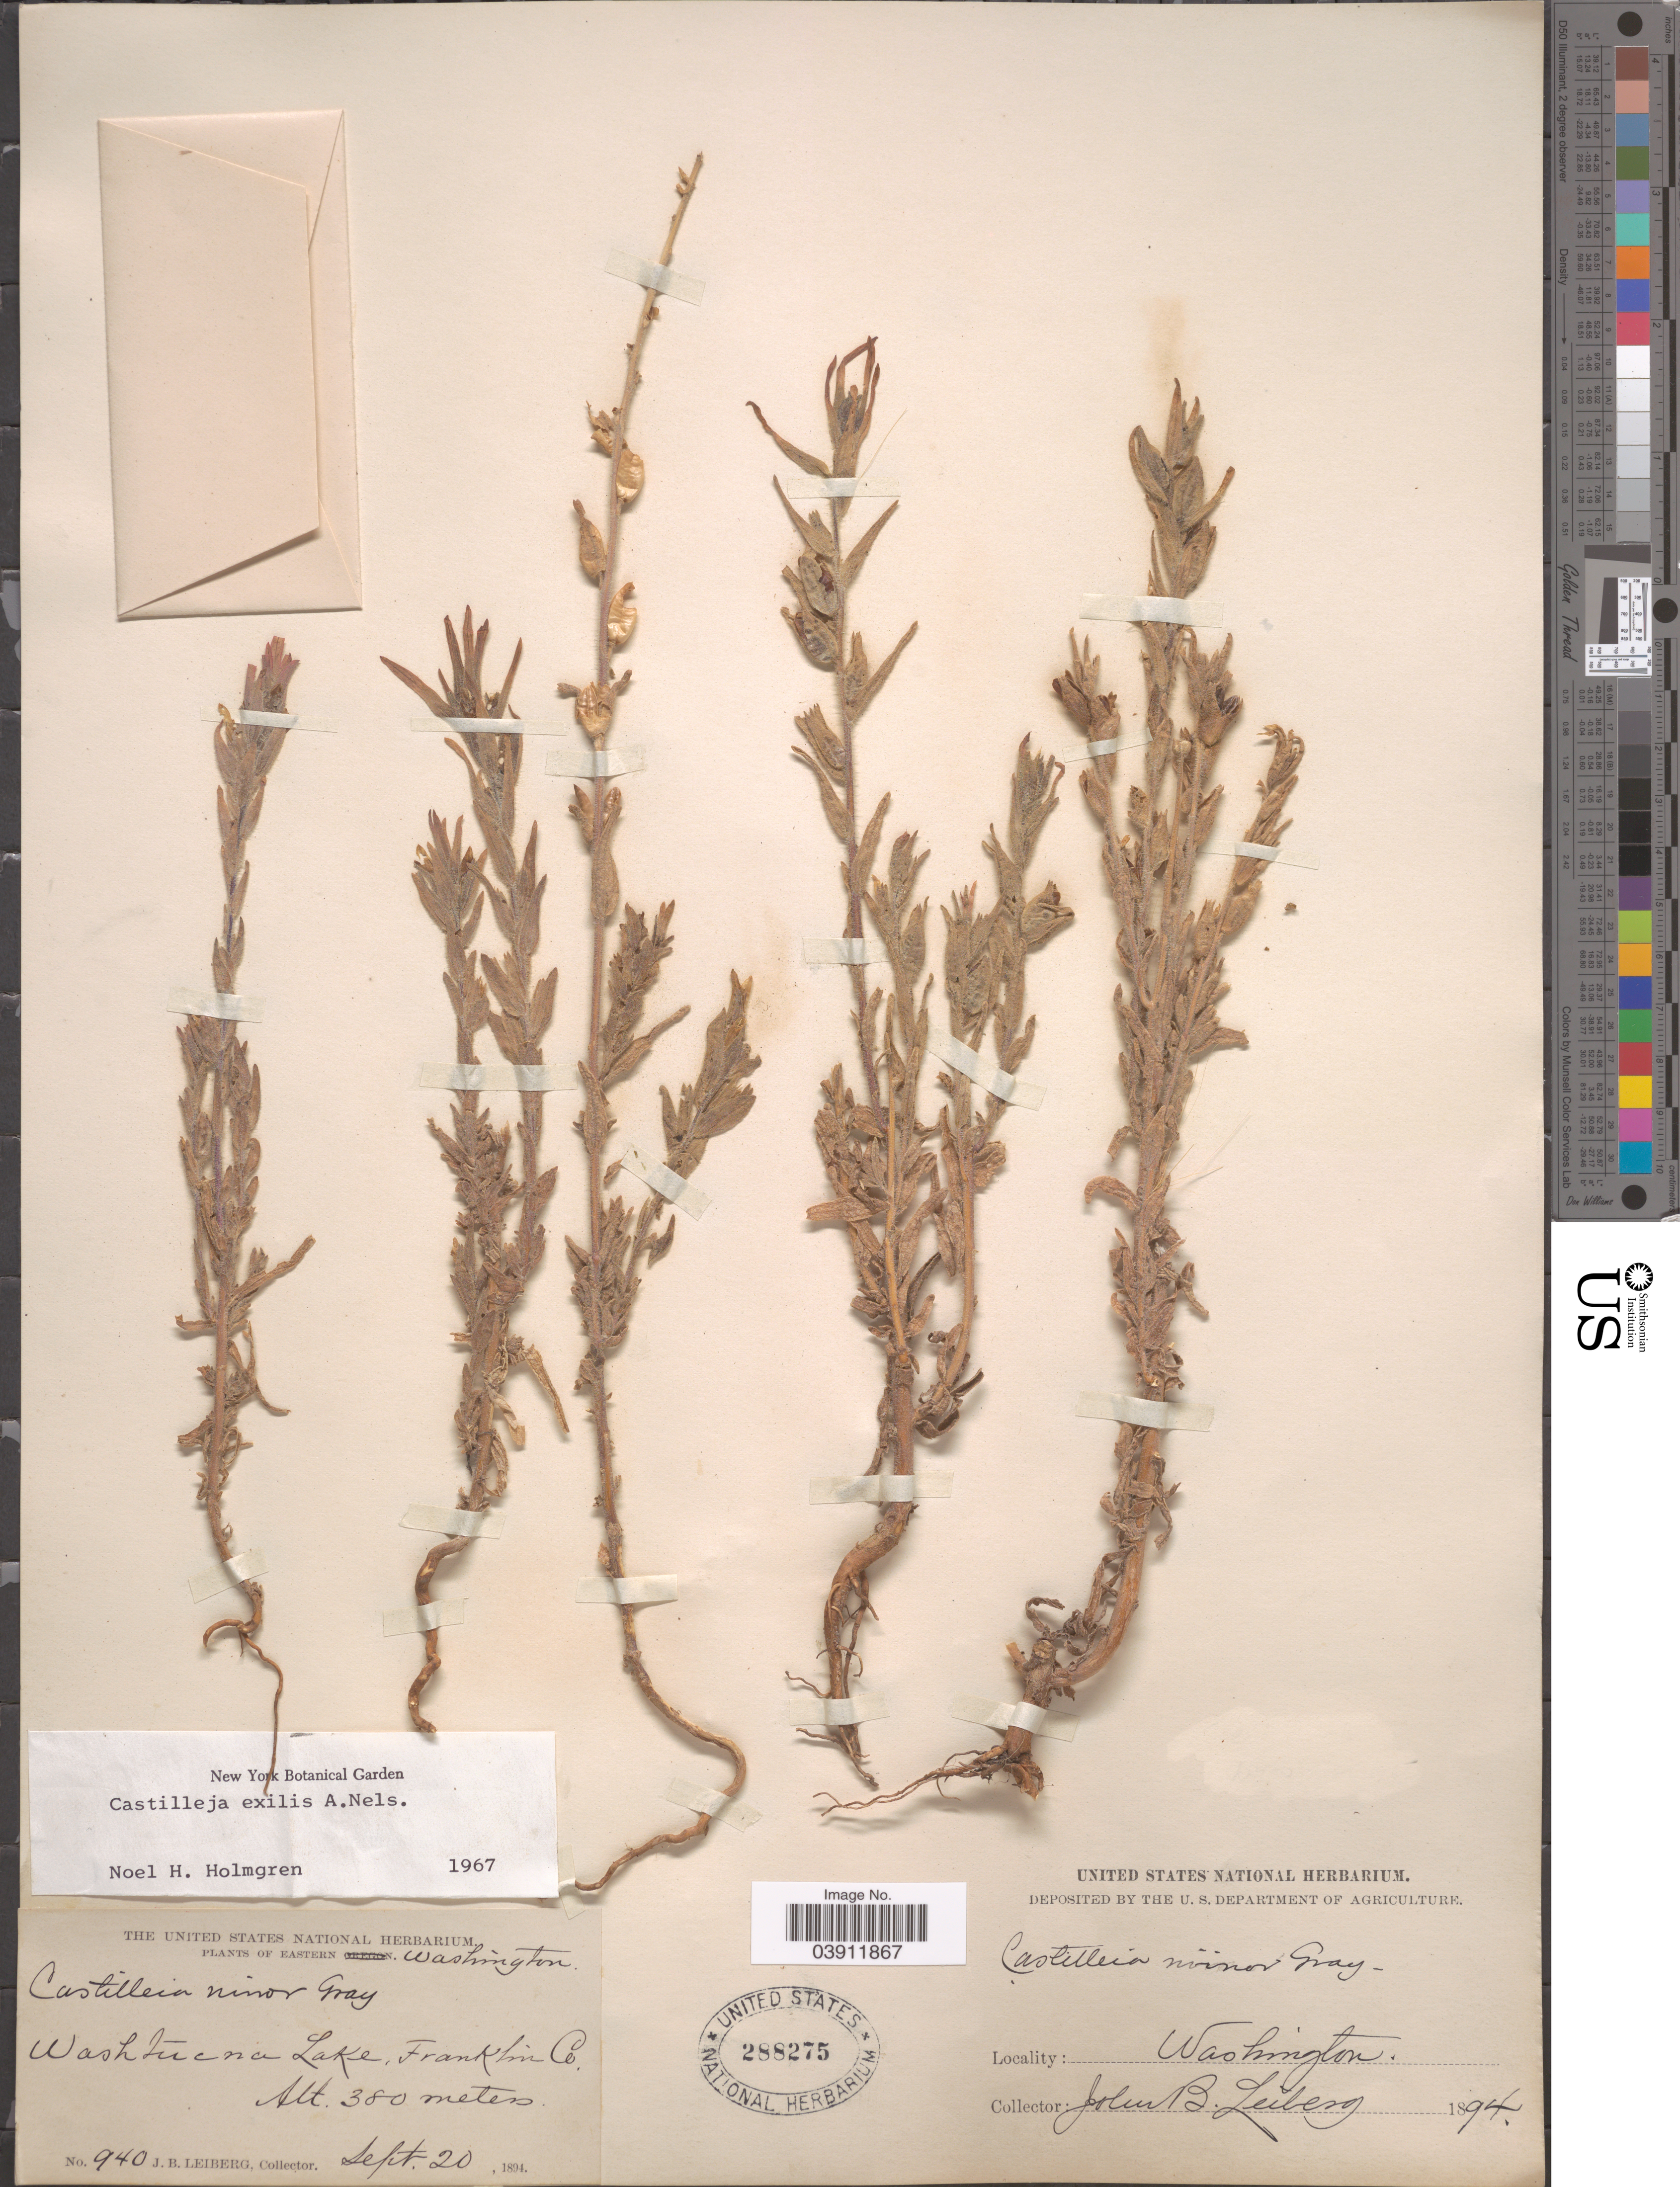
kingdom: Plantae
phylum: Tracheophyta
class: Magnoliopsida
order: Lamiales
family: Orobanchaceae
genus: Castilleja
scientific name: Castilleja exilis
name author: A. Nelson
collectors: J. B. Leiberg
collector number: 940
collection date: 1894-09-20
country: United States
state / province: Washington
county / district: Franklin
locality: Eastern Washington. Washtucna Lake, Franklin Co.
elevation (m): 380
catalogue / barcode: US 288275